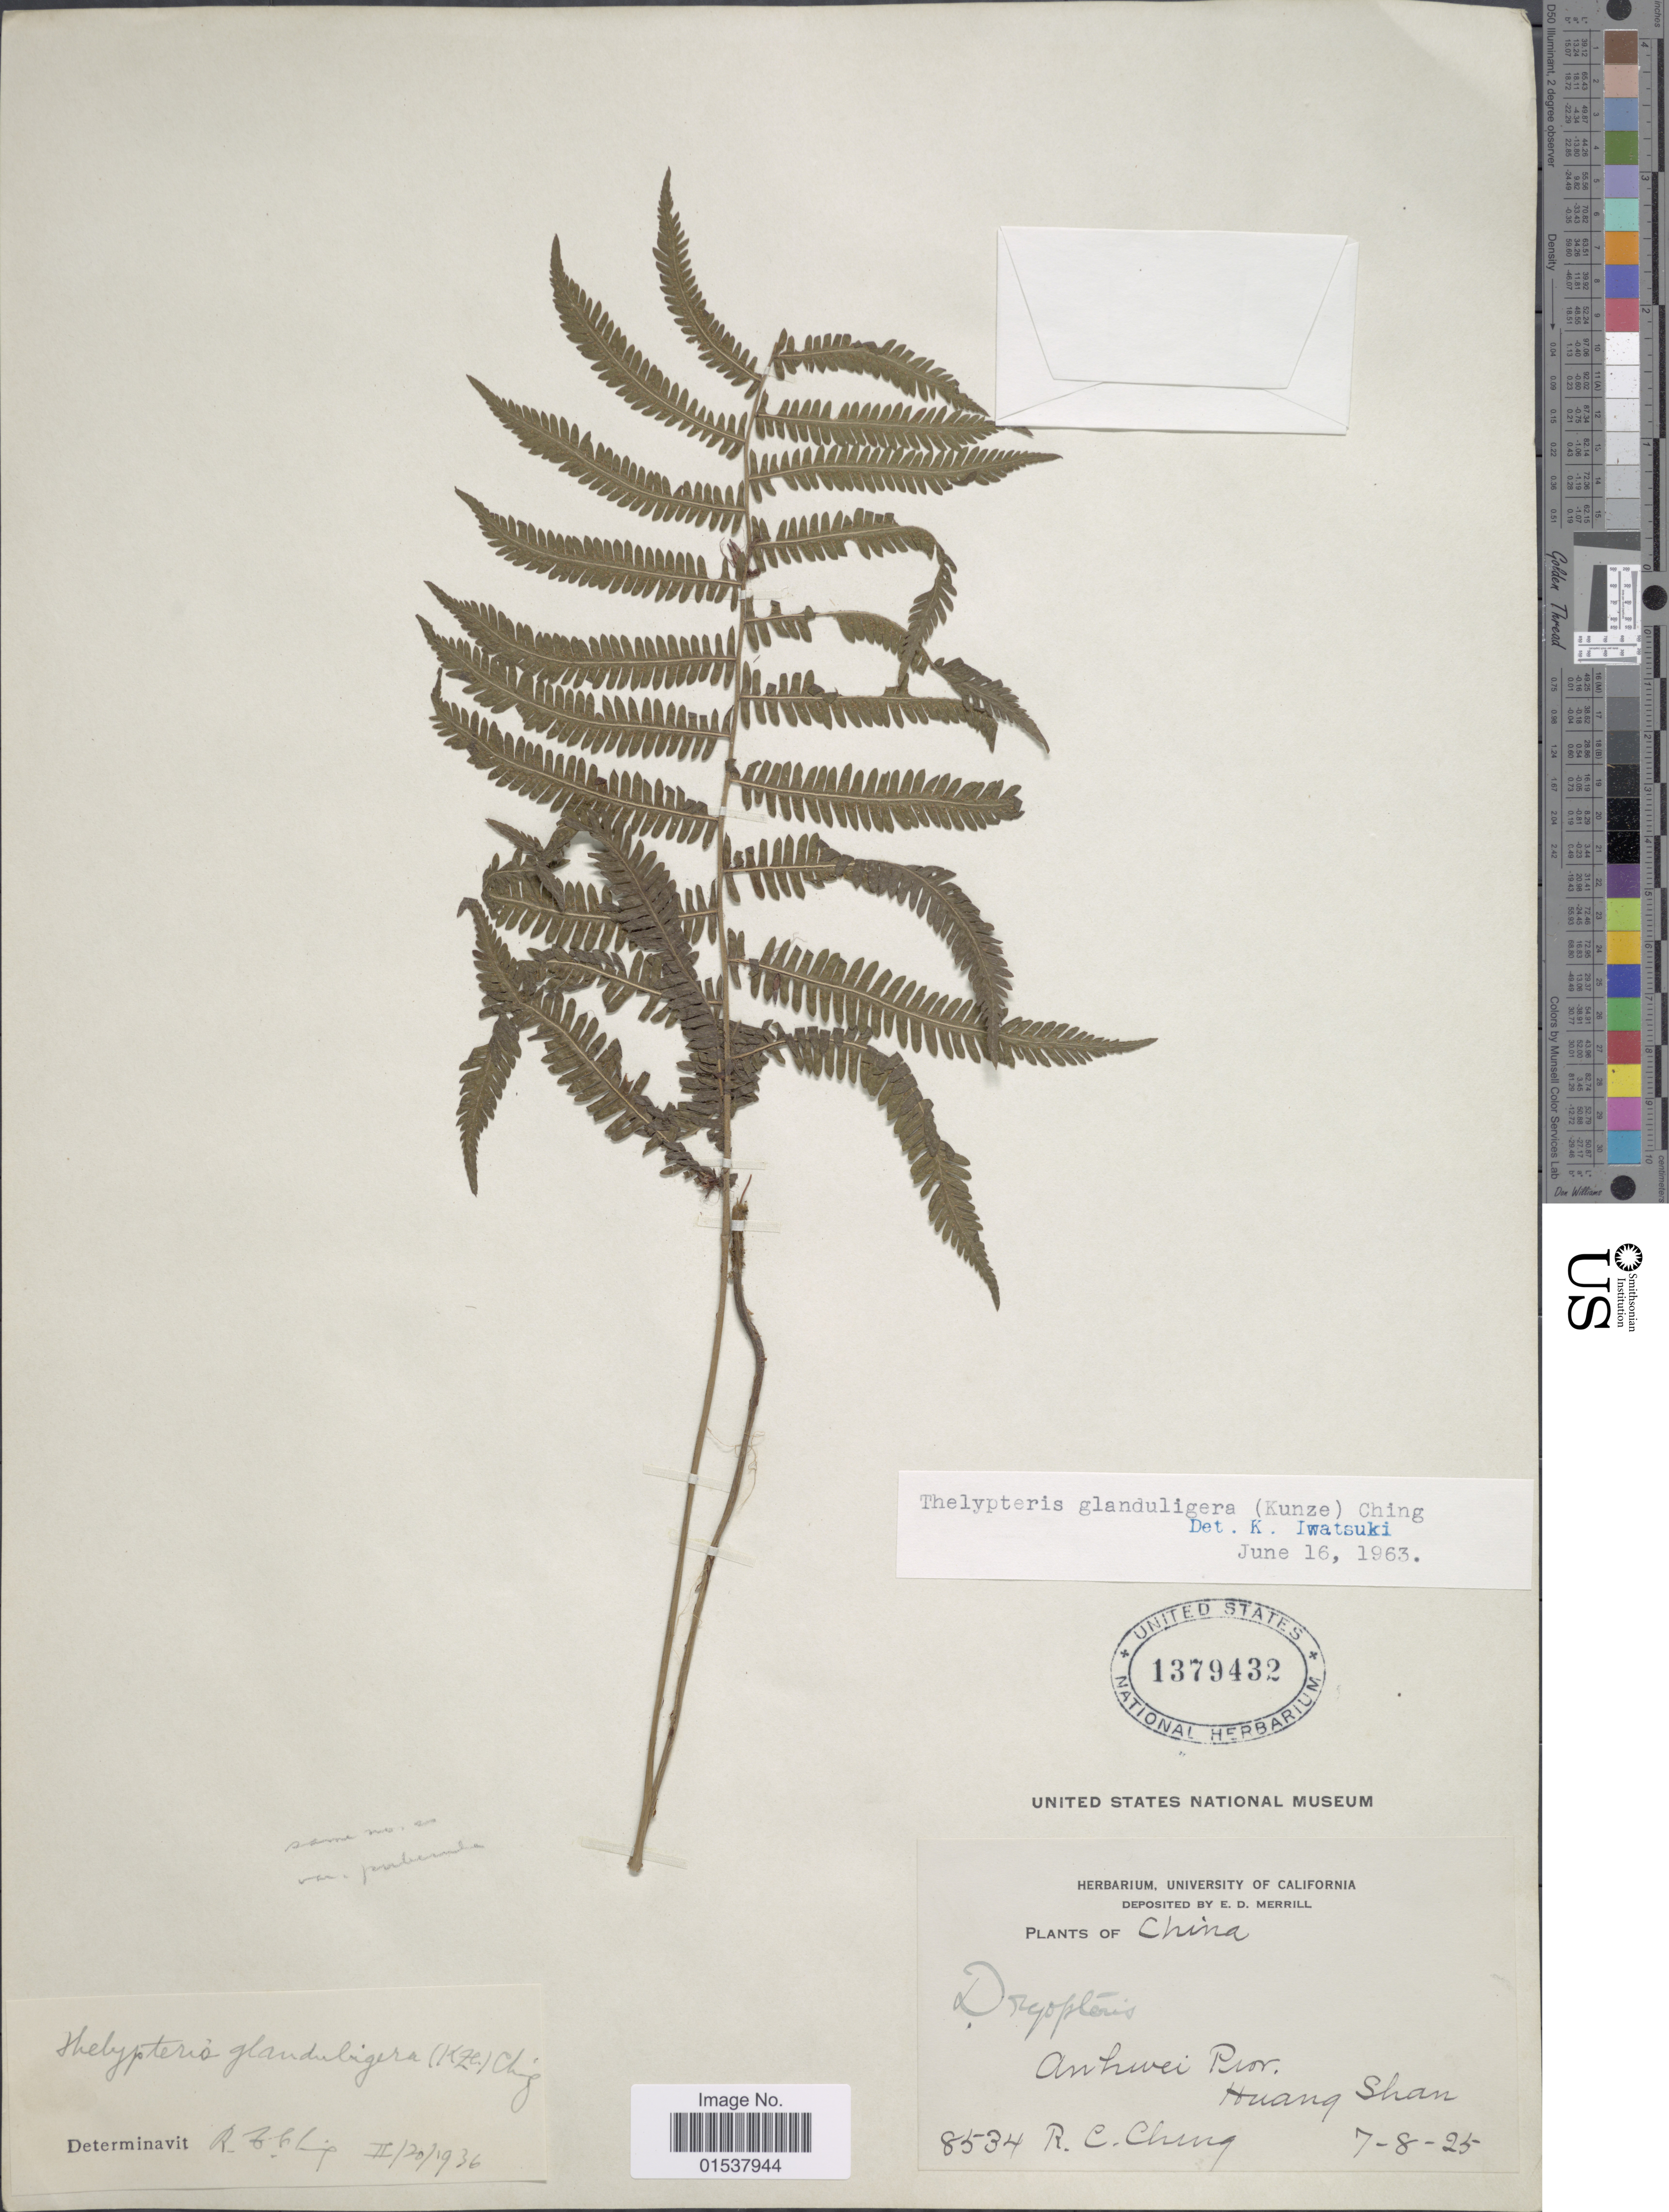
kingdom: Plantae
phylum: Tracheophyta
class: Polypodiopsida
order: Polypodiales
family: Thelypteridaceae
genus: Parathelypteris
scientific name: Parathelypteris glanduligera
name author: (Kunze) Ching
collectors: R. C. Ching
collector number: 8534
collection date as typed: Transcribed d/m/y: 7/8/25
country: China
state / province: Anhui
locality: Anhwei Prov., Huang Shan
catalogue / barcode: US 1379432